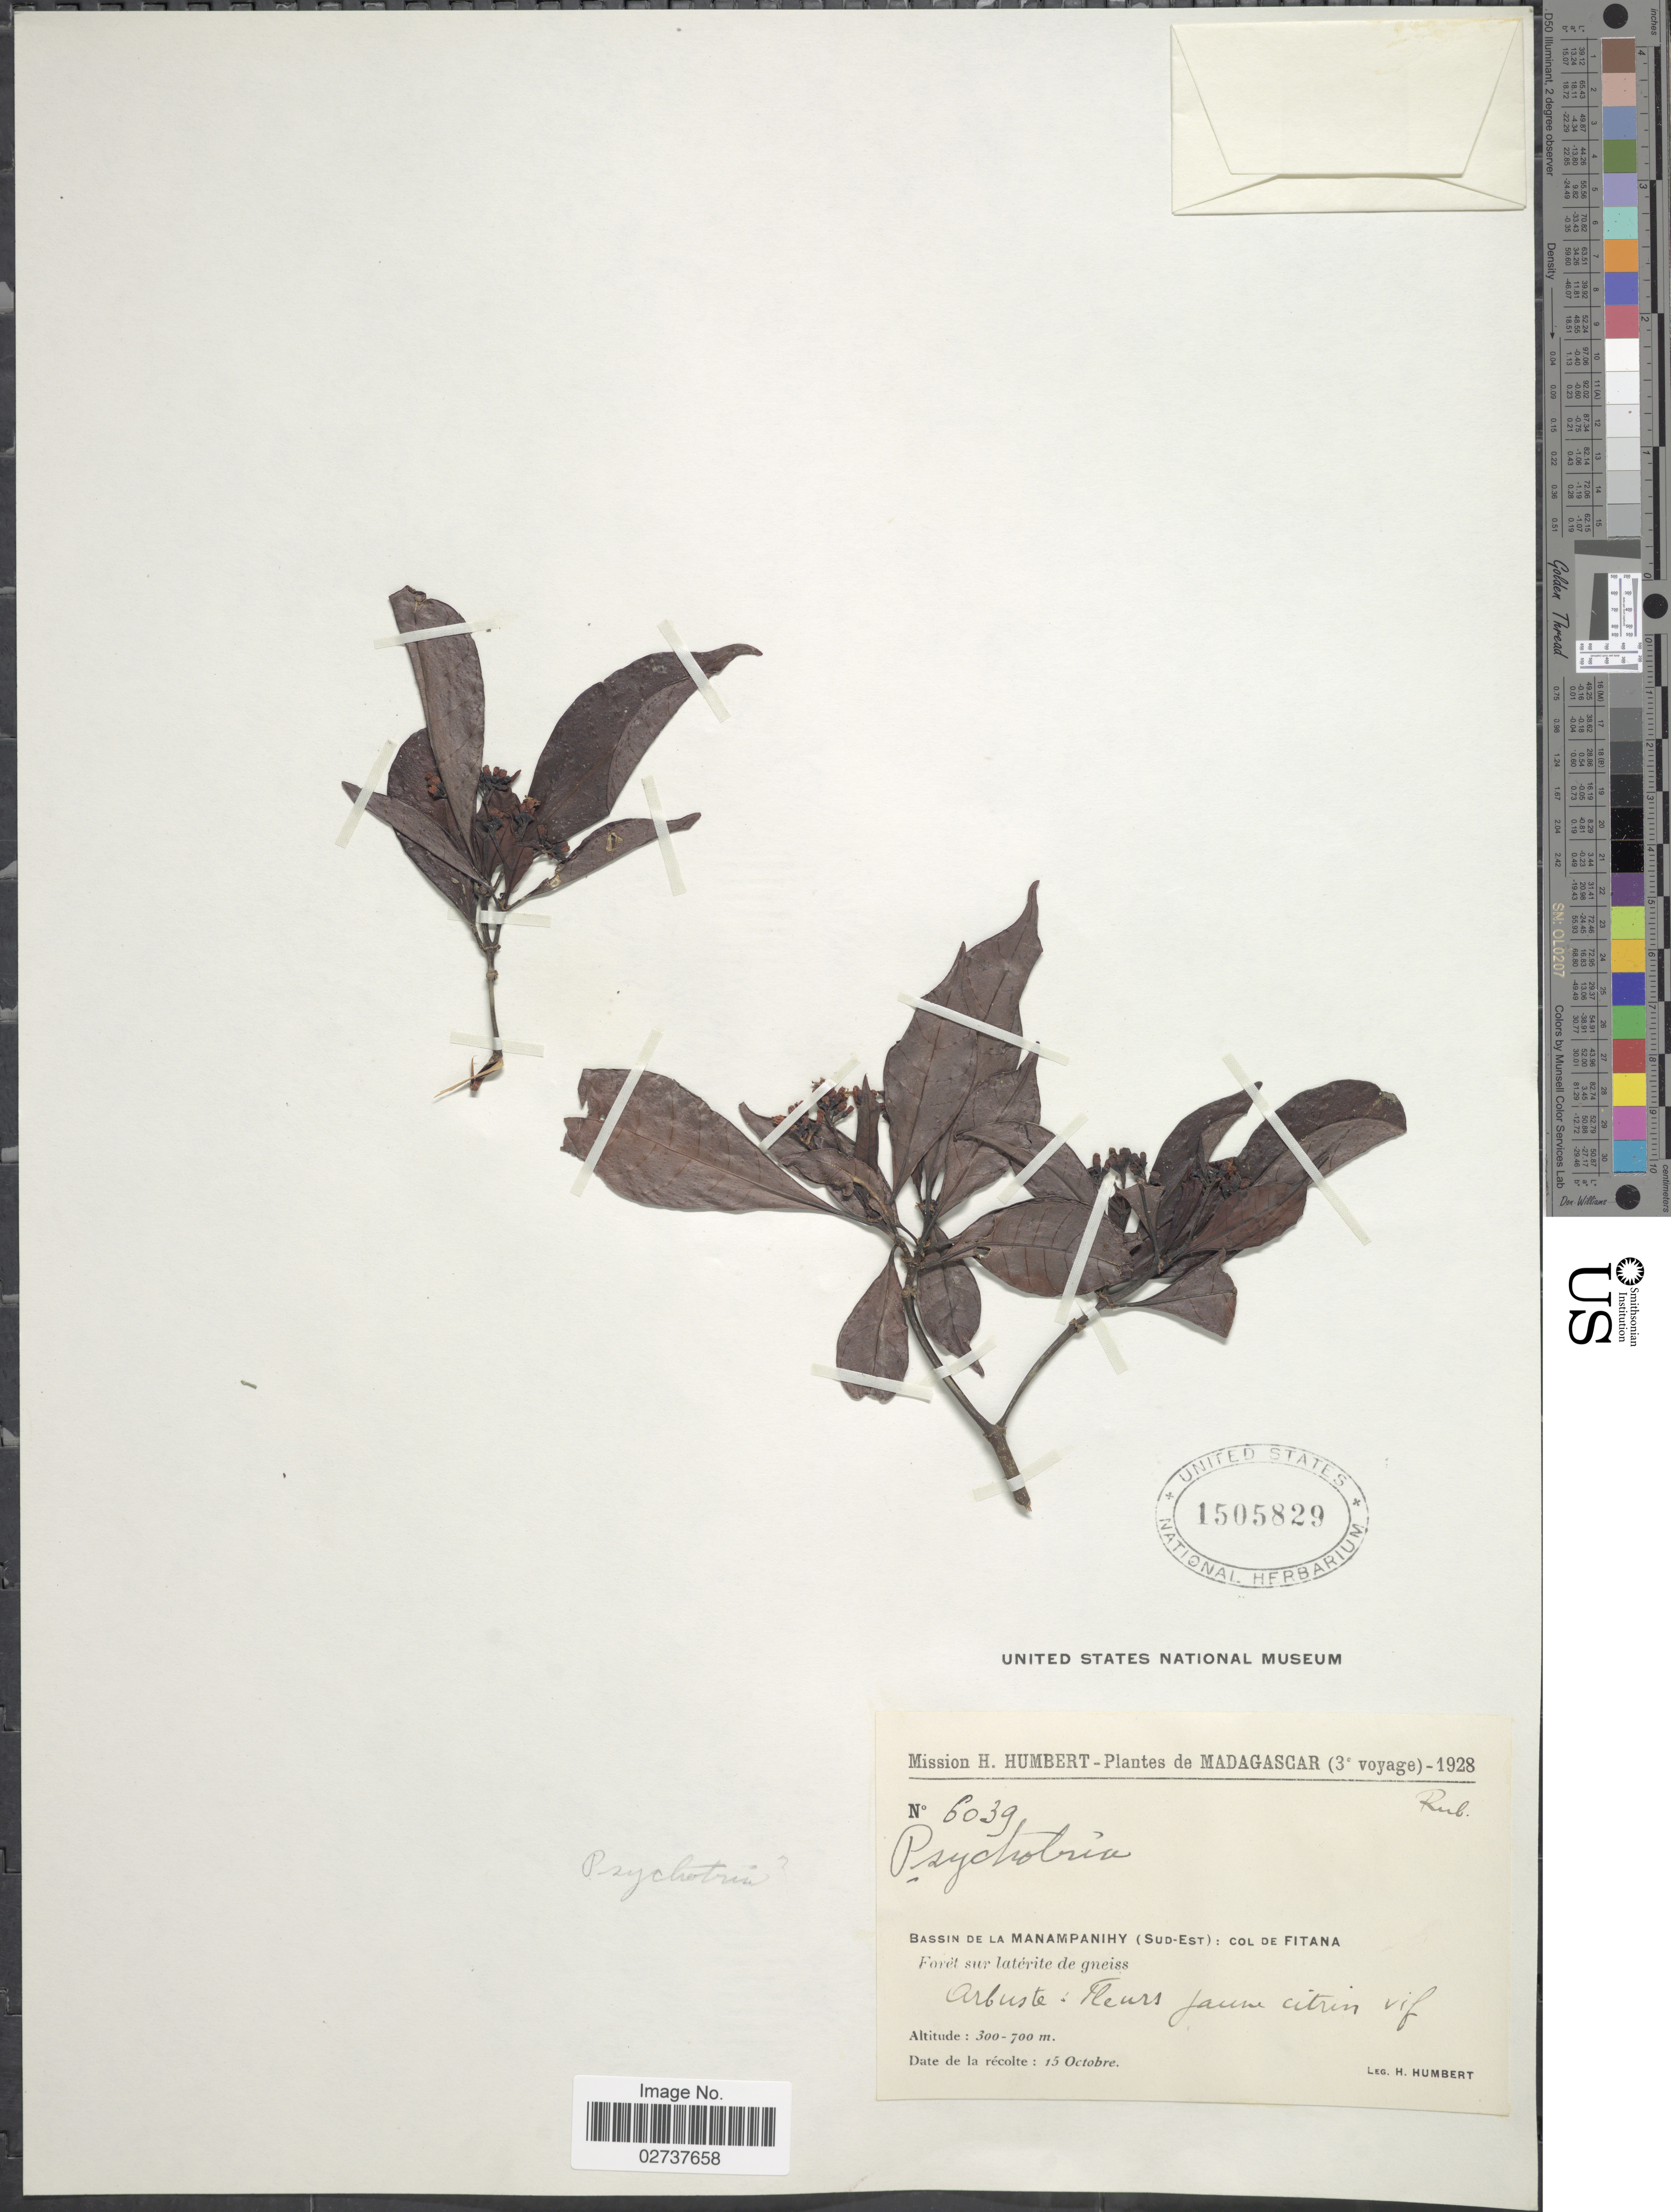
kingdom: Plantae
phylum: Tracheophyta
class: Magnoliopsida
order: Gentianales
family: Rubiaceae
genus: Psychotria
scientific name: Psychotria sp.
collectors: H. Humbert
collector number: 6039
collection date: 1928-10-15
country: Madagascar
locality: Bassin de la Manampanihy (Sud-Est): Col de Fitana.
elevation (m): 300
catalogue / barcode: US 1505829